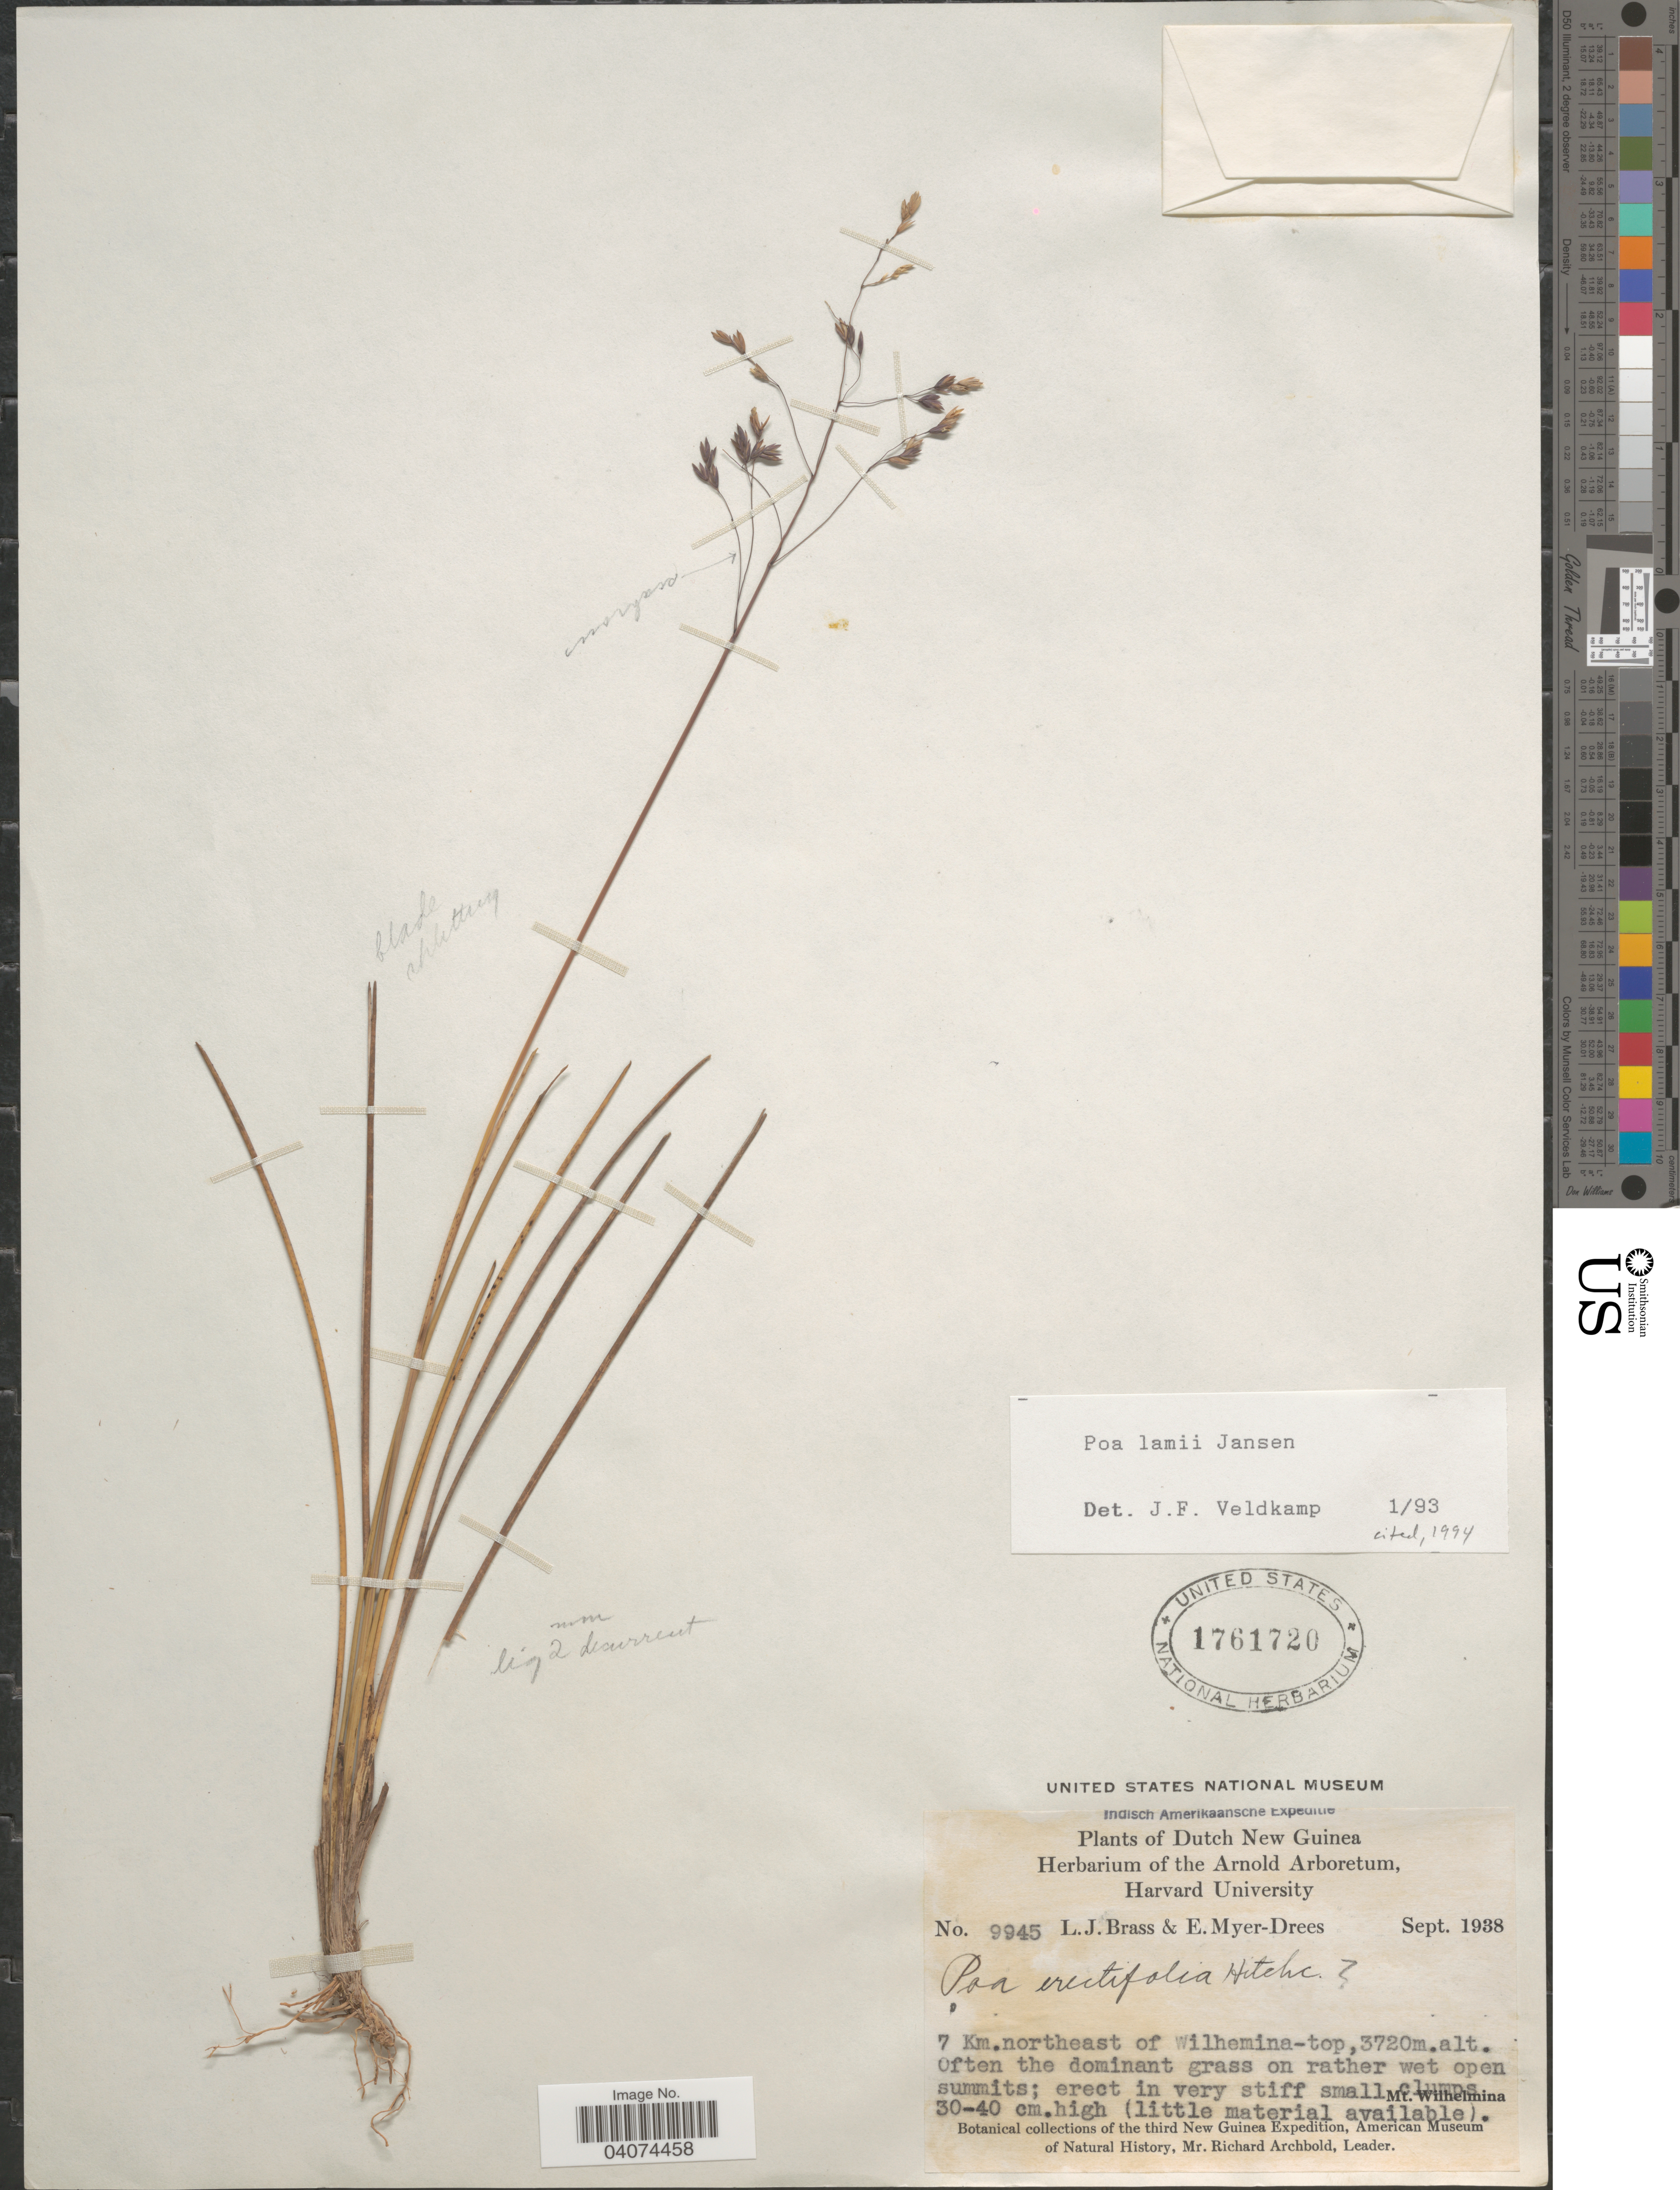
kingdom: Plantae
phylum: Tracheophyta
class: Liliopsida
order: Poales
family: Poaceae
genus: Poa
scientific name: Poa lamii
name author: Jansen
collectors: L. J. Brass & E. Myer-Drees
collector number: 9945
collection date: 1938-09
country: Indonesia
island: New Guinea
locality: Indisch Amerikaansche Expeditie. Dutch New Guinea. 7 Km. northeast of Wilhelmina-top. Mt. Wilhelmina. The third New Guinea Expedition.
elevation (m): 3720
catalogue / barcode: US 1761720